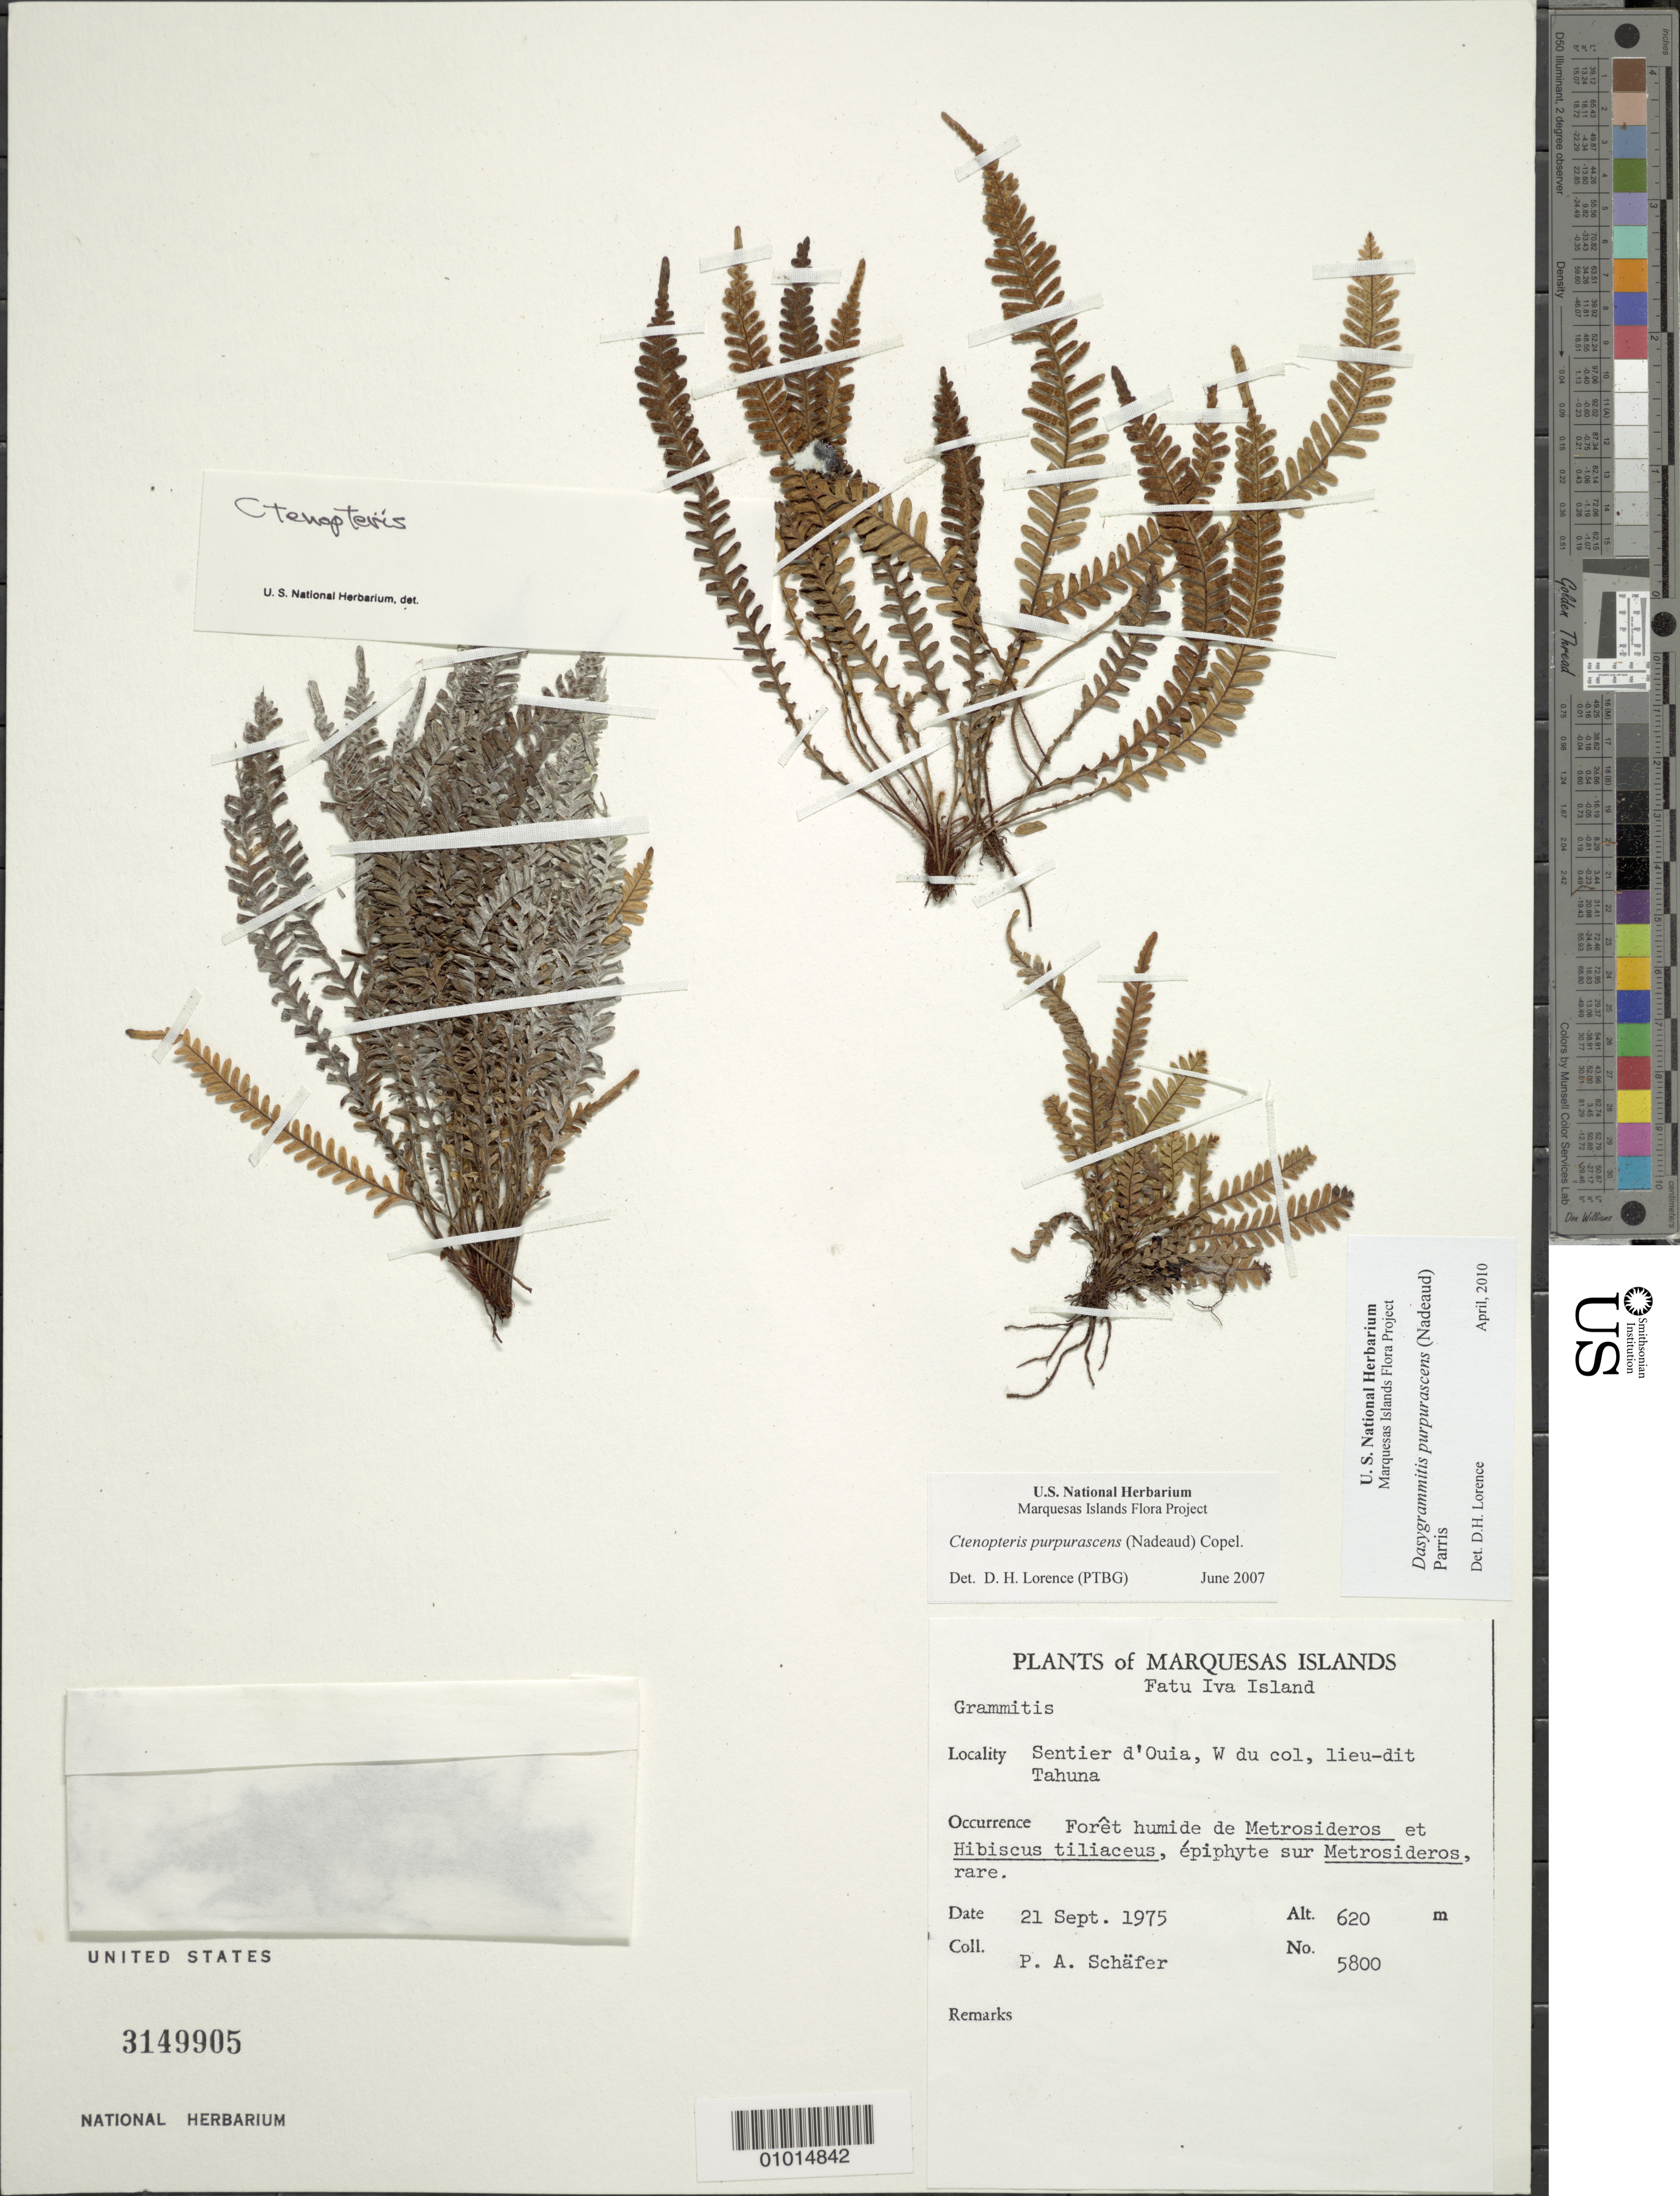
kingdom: Plantae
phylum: Tracheophyta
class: Polypodiopsida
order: Polypodiales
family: Polypodiaceae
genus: Dasygrammitis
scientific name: Dasygrammitis purpurascens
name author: (Nadeaud) Parris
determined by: Lorence, David H., (PTBG), National Tropical Botanical Garden (UNITED STATES)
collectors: P. A. Schäfer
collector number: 5800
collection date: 1975-09-21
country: French Polynesia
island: Fatu Hiva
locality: Sentier d'Ouia, W du col, lieu-dit Tahuna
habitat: Forêt humide de Metrosideros et Hibiscus tiliaceus; épiphyte sur Metrosideros; rare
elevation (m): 620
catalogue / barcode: US 3149905